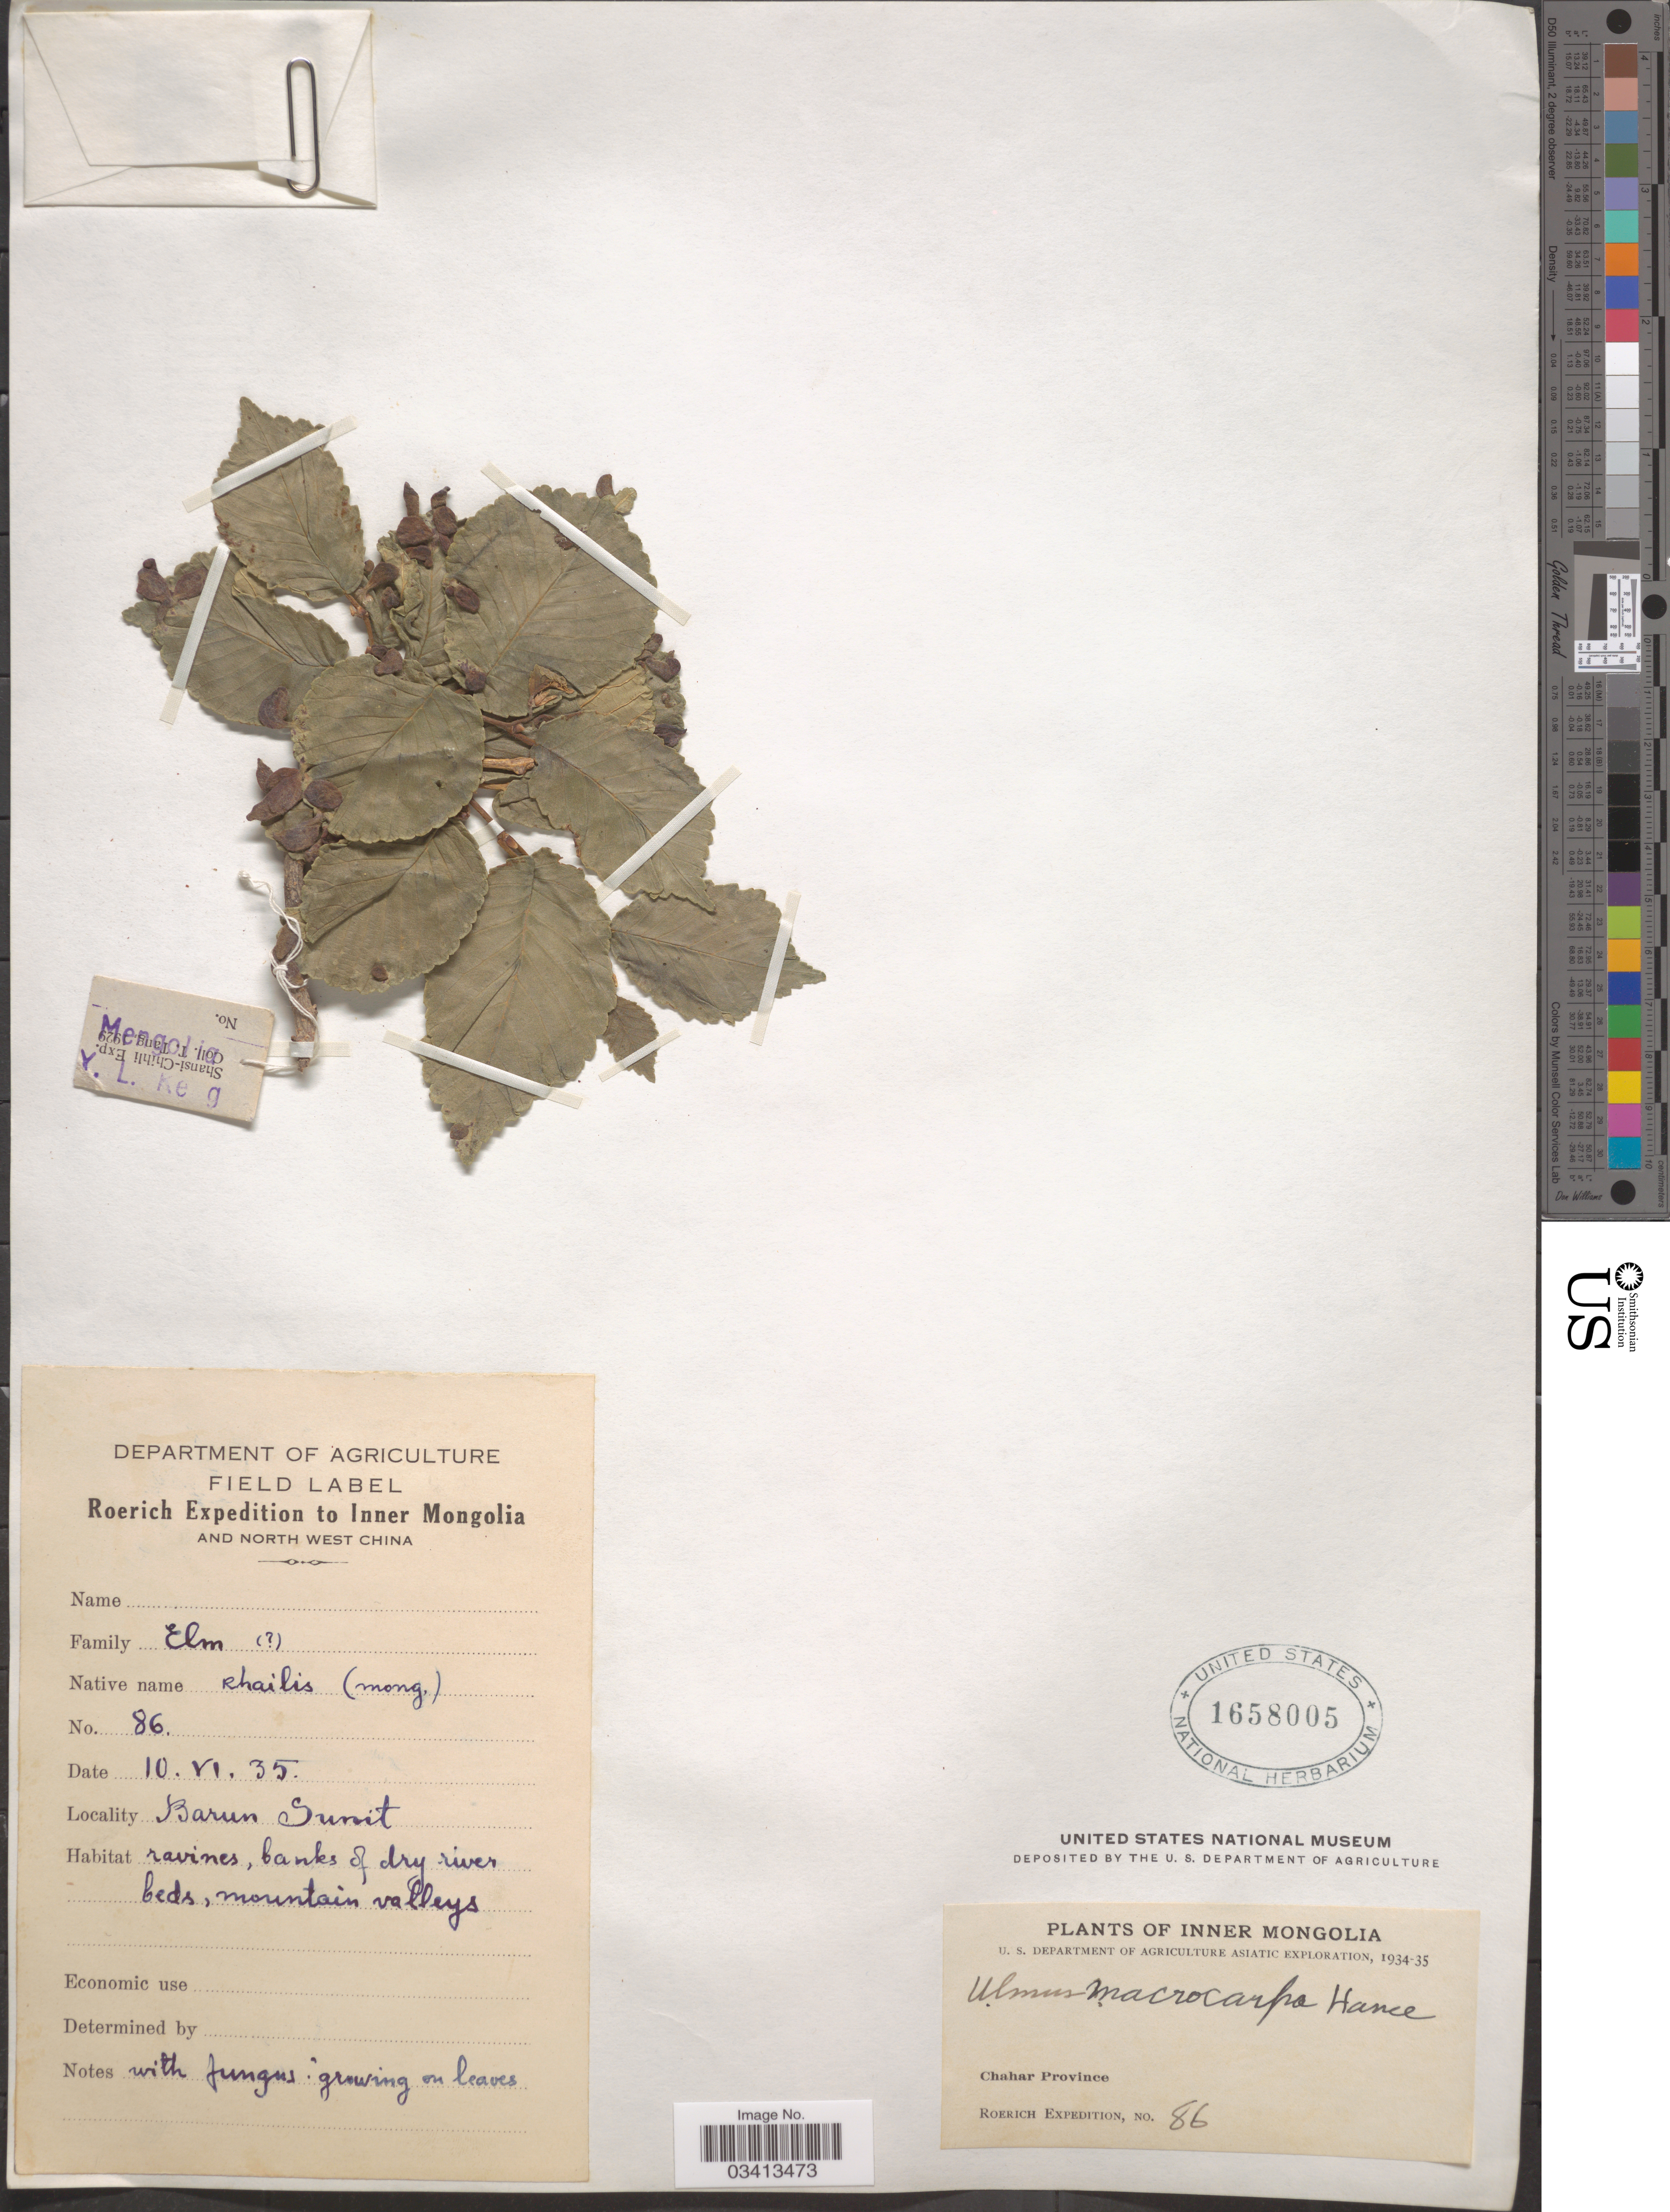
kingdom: Plantae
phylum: Tracheophyta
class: Magnoliopsida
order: Rosales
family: Ulmaceae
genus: Ulmus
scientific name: Ulmus macrocarpa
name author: Hance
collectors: Roerich Expedition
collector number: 86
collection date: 1935-06-10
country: China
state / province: Nei Monggol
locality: Chahar Province. Barun Sunit. Inner Mongolia and North West China.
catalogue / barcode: US 1658005